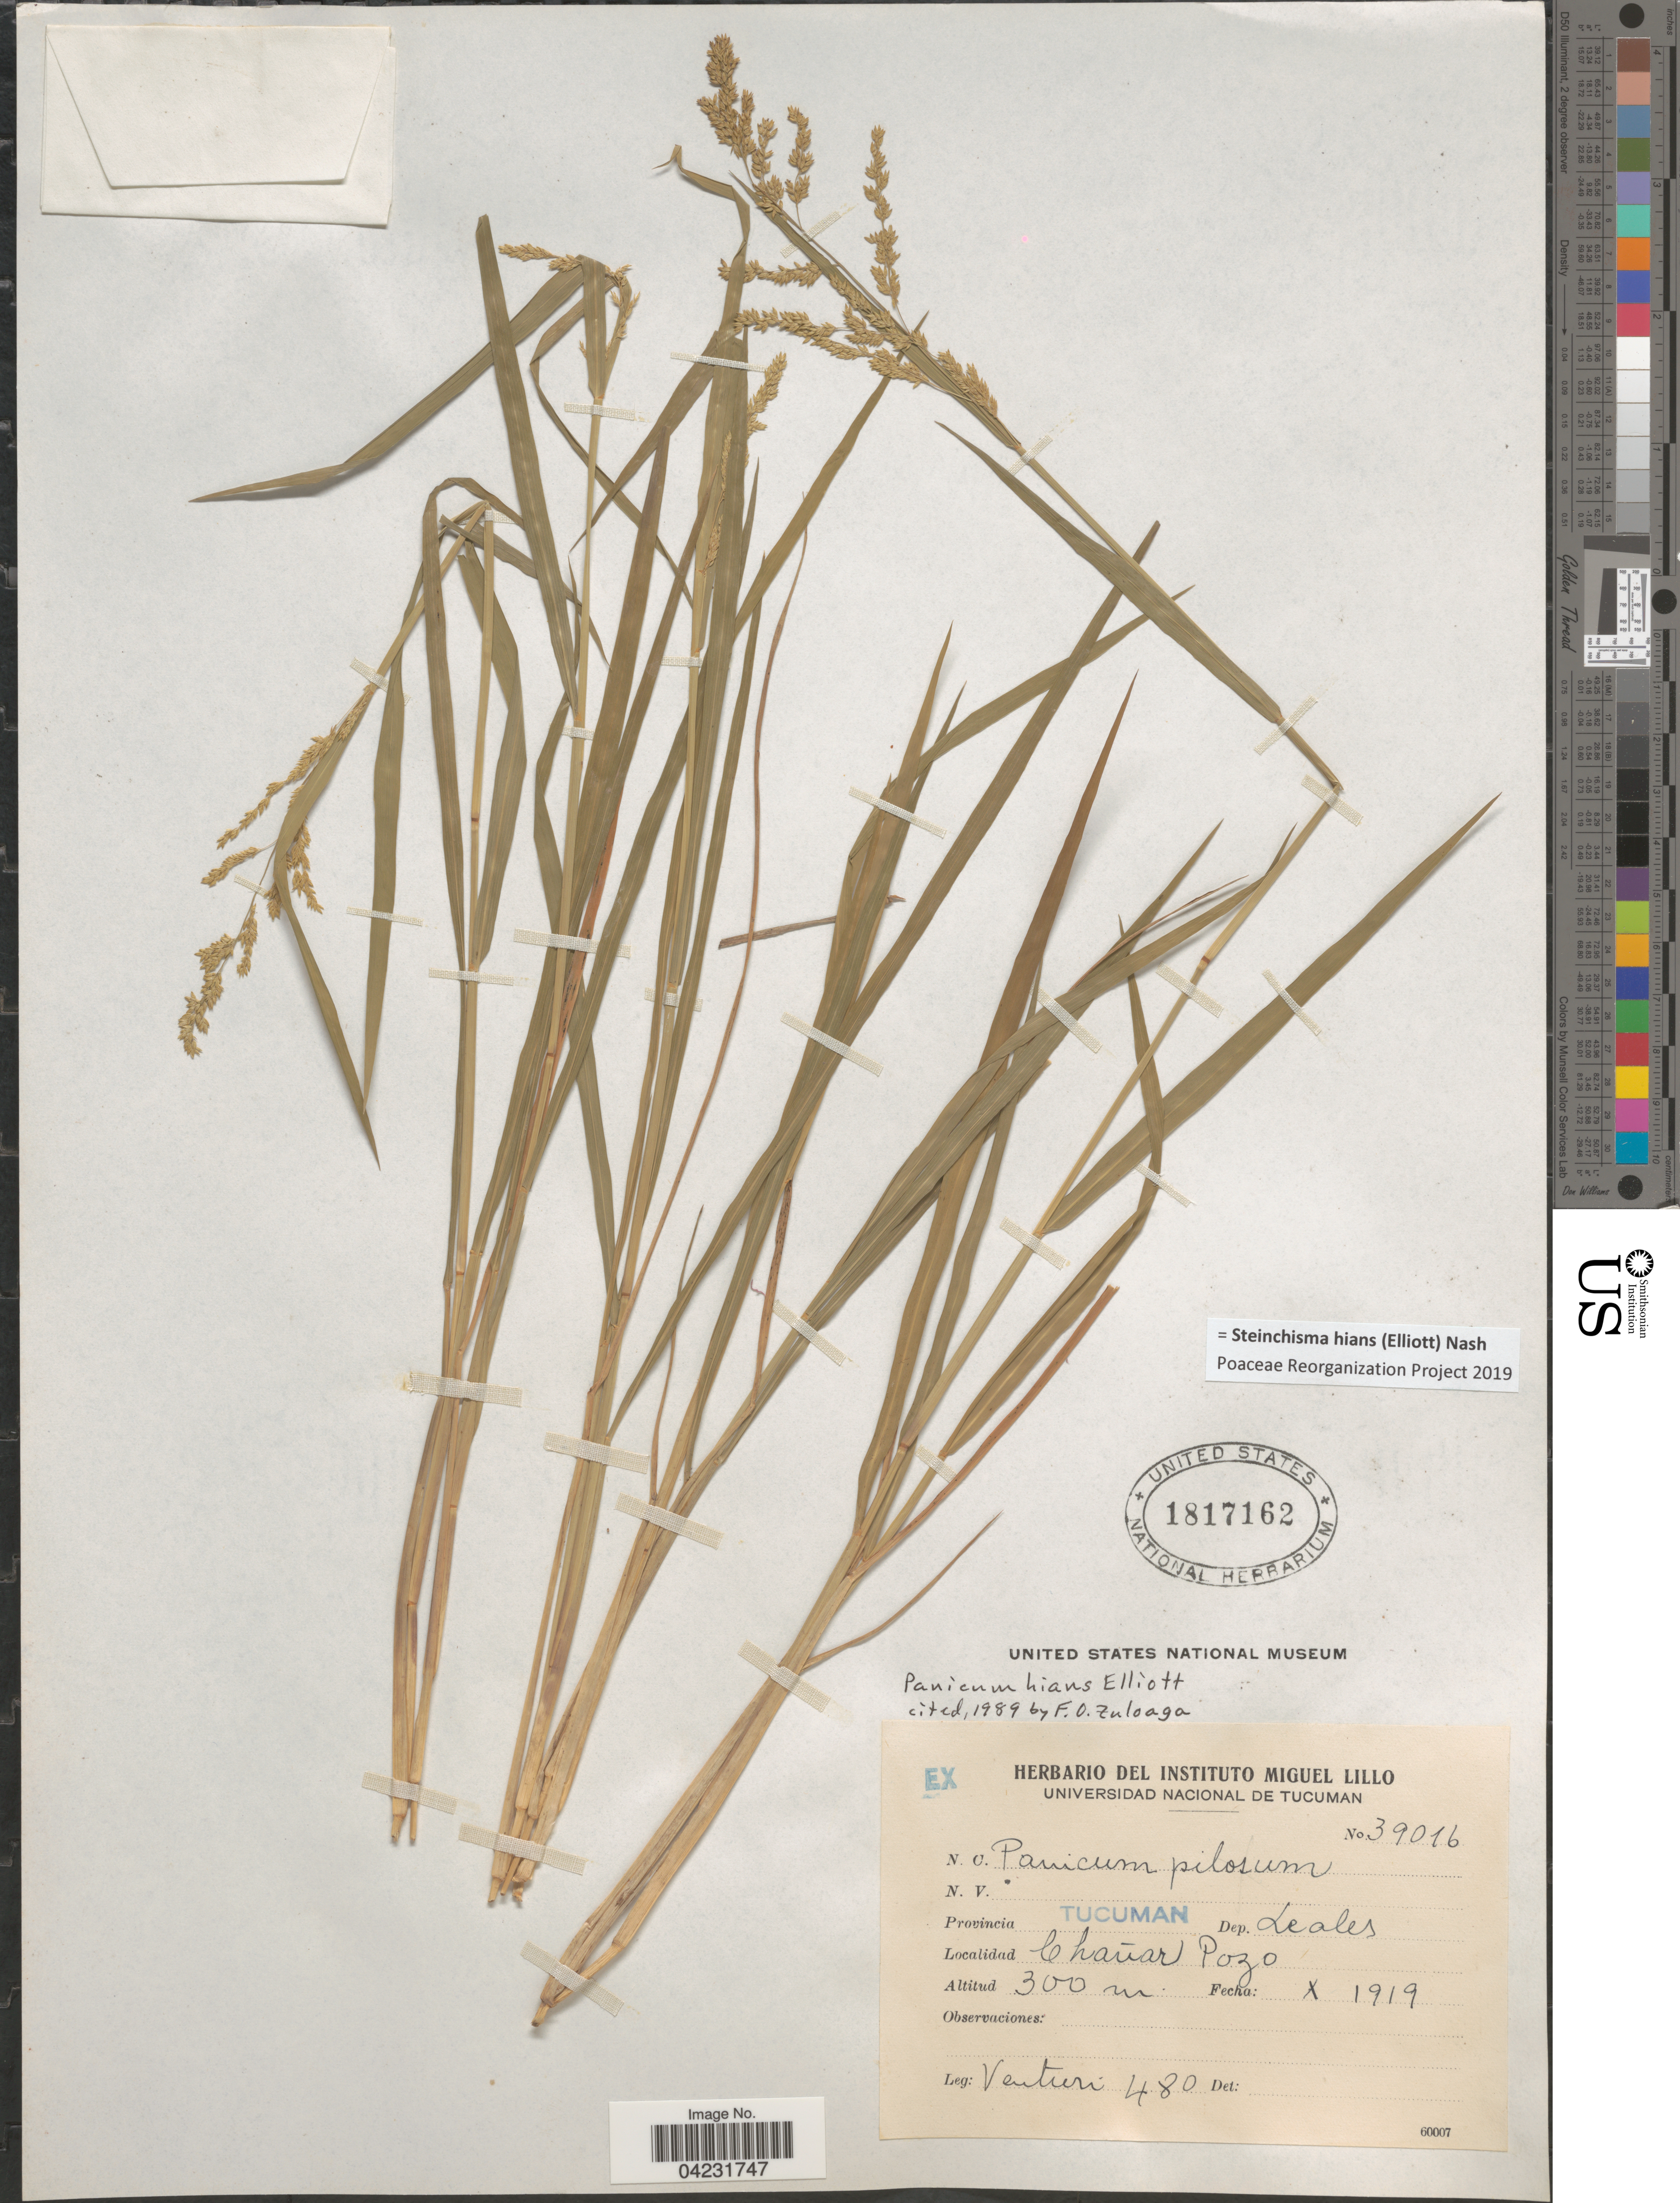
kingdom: Plantae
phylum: Tracheophyta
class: Liliopsida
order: Poales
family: Poaceae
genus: Steinchisma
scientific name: Steinchisma hians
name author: (Elliott) Nash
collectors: Venturi, --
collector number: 480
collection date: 1919-10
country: Argentina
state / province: Tucuman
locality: Dep. Leales. Chañar Pozo.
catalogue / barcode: US 1817162